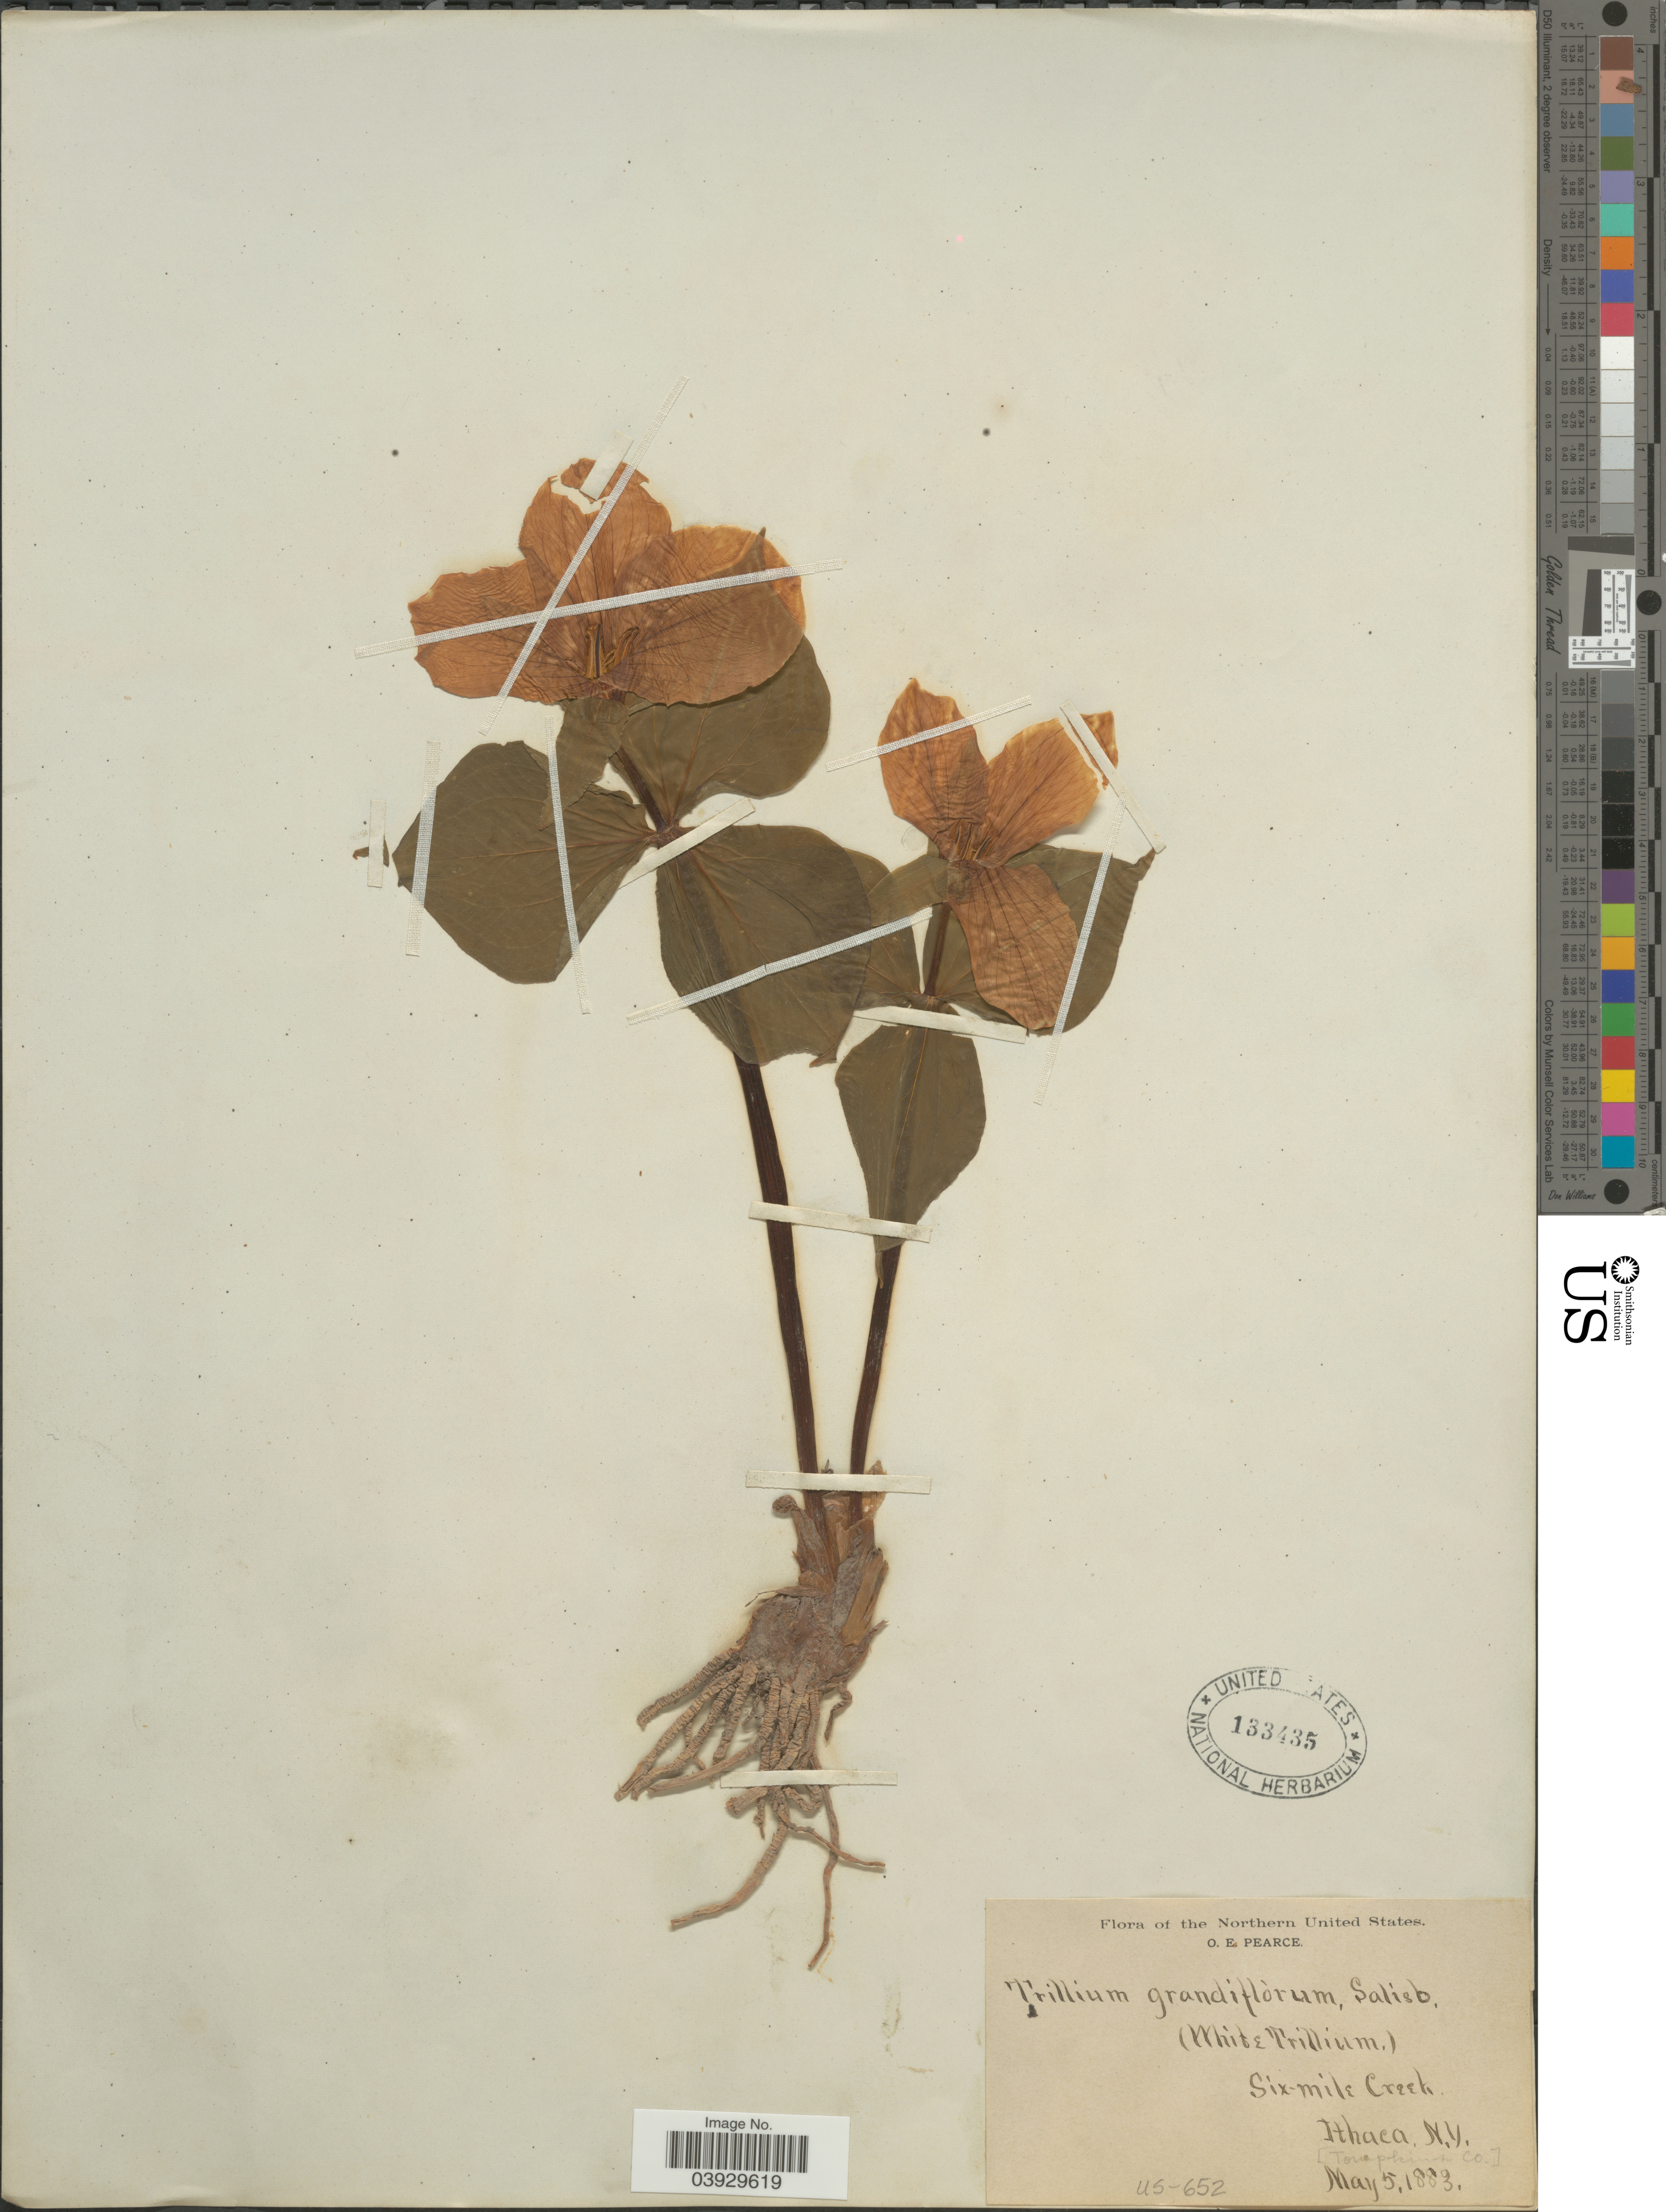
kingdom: Plantae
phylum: Tracheophyta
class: Liliopsida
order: Liliales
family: Melanthiaceae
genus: Trillium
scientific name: Trillium grandiflorum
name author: (Michx.) Salisb.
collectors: O. E. Pearce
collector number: US-652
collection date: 1883-05-05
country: United States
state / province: New York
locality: The Northern United States. Six-mile Creek. Ithaca. [Tompkins Co.].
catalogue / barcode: US 133435